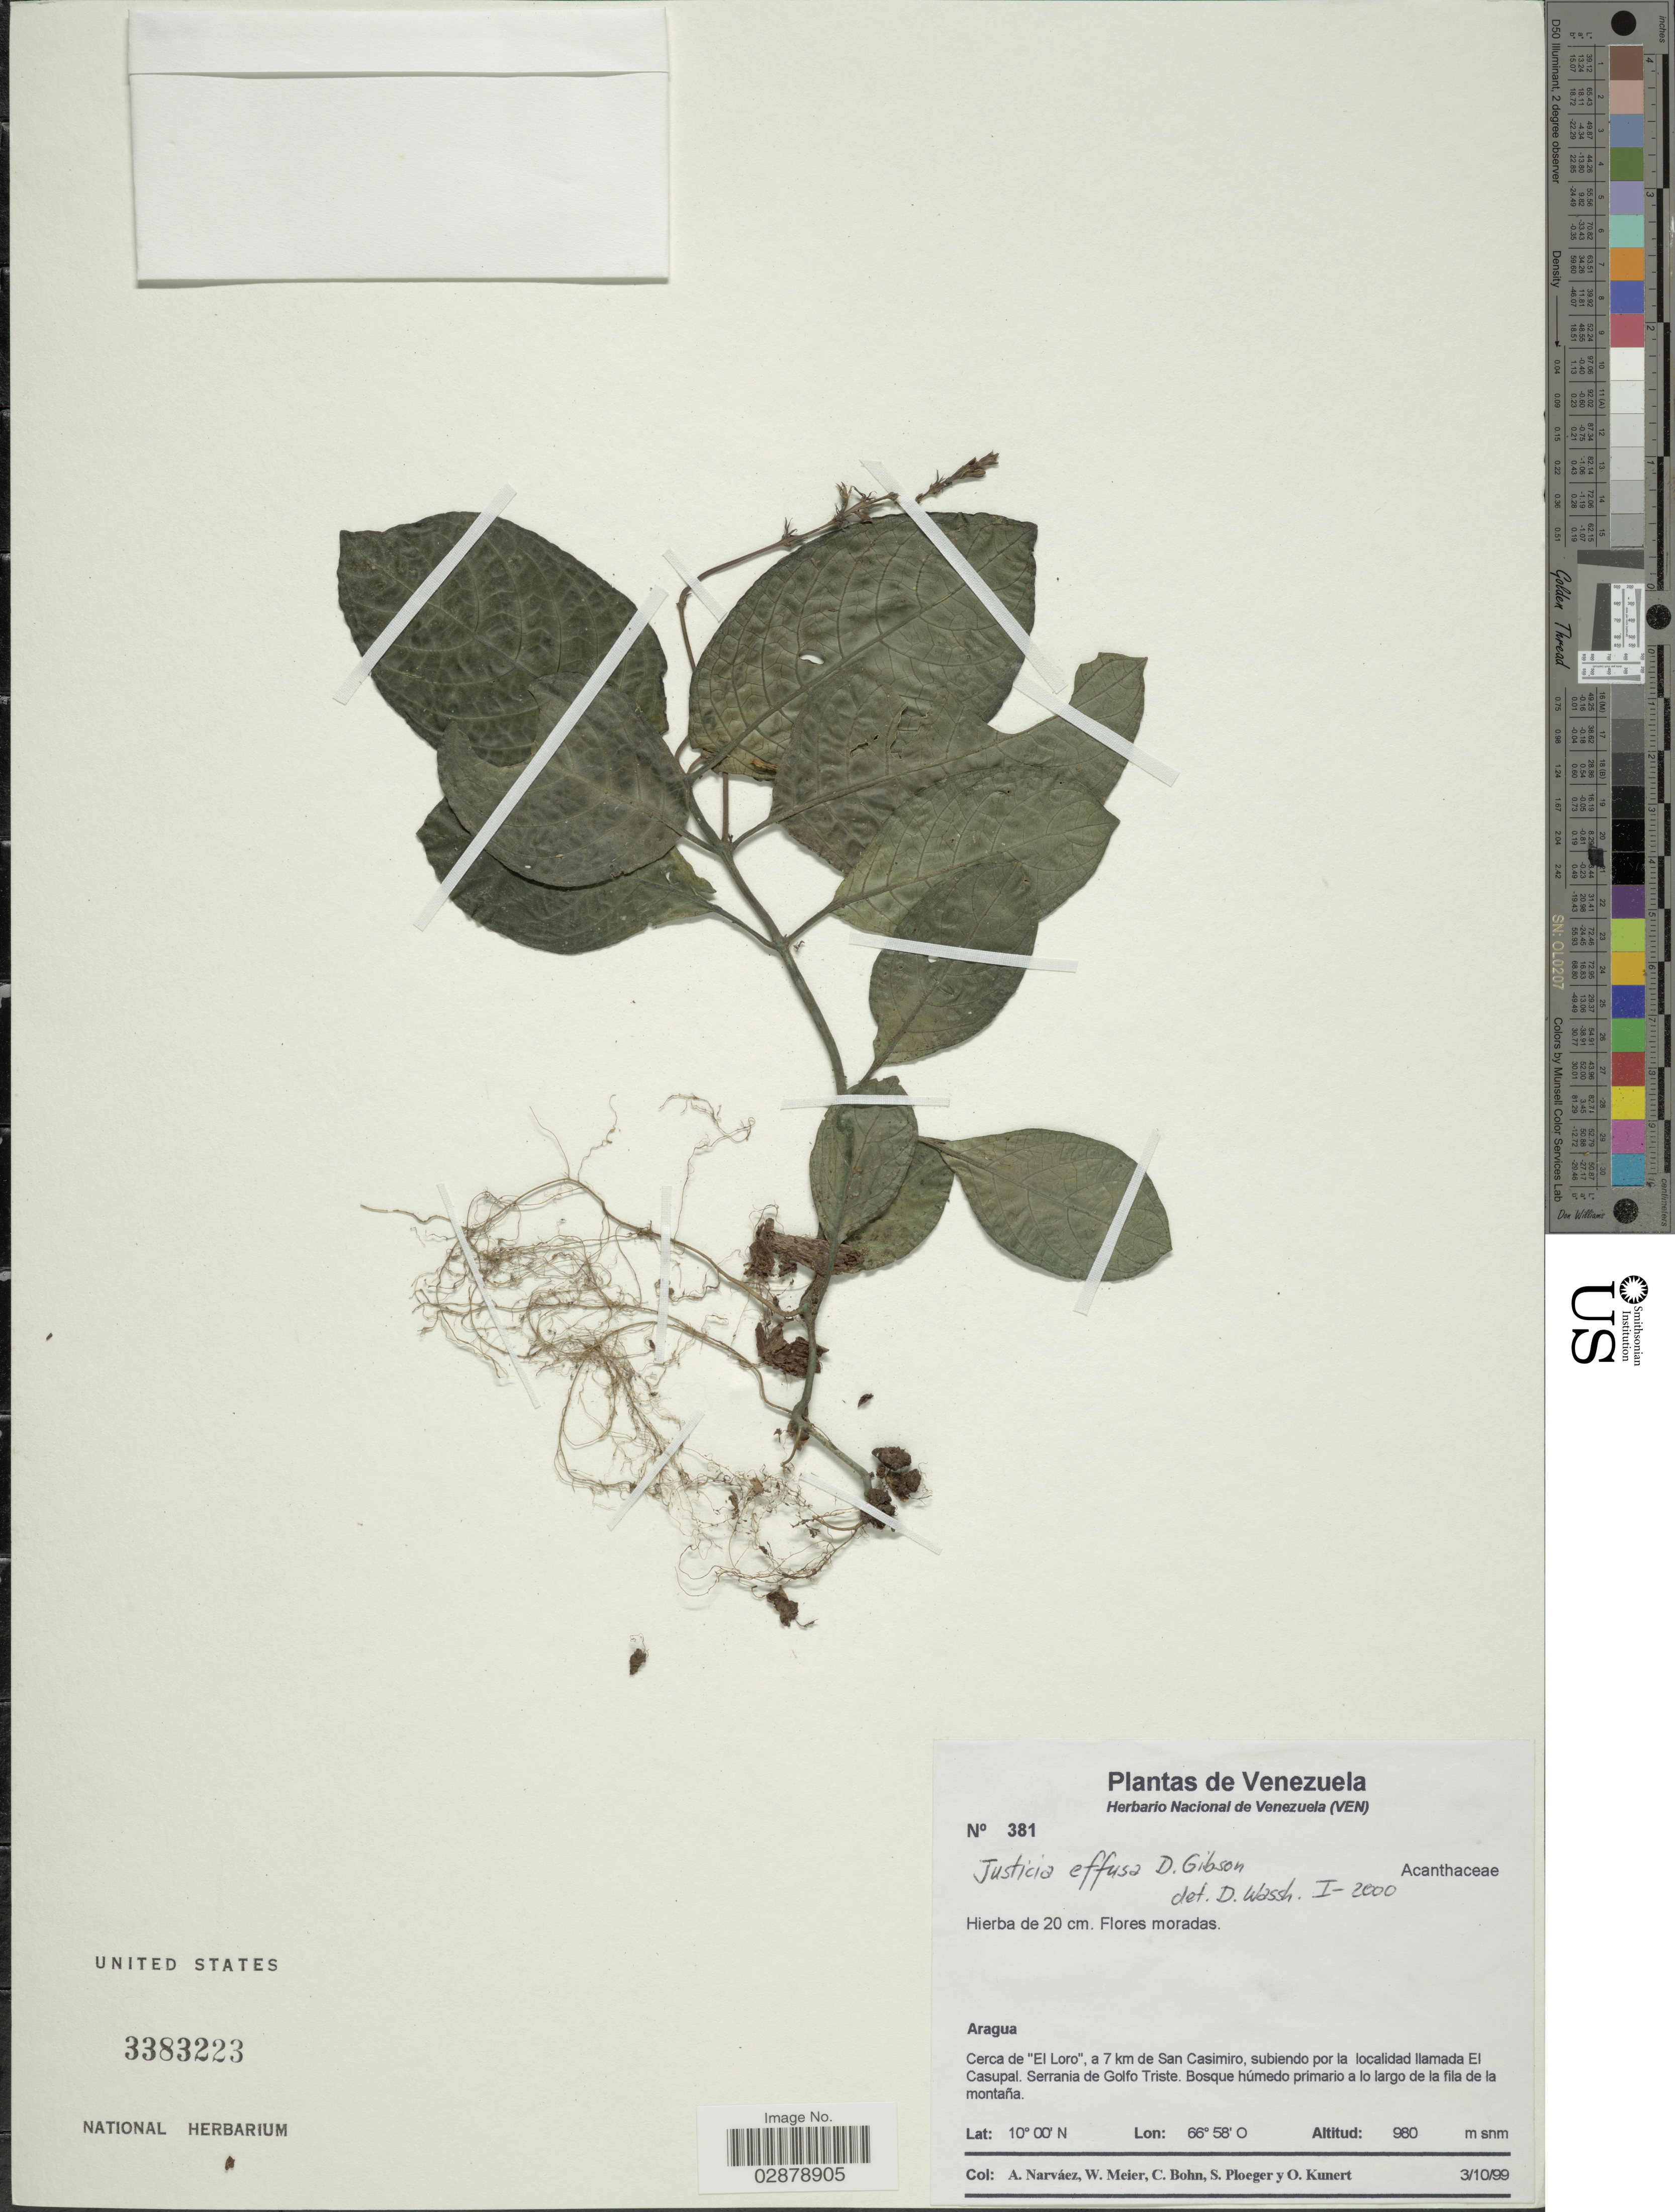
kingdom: Plantae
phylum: Tracheophyta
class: Magnoliopsida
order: Lamiales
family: Acanthaceae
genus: Justicia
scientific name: Justicia effusa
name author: D.N. Gibson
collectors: A. Narváez, W. Meier, C. Bohn, S. Ploeger & O. Kunert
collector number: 381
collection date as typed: Transcribed d/m/y: 3/10/99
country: Venezuela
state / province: Aragua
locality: Cerca de "El Loro", a 7 km de San Casimiro, subiendo por la localidad llamada El Casupal. Serrania de Golfo Triste.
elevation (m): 980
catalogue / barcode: US 3383223